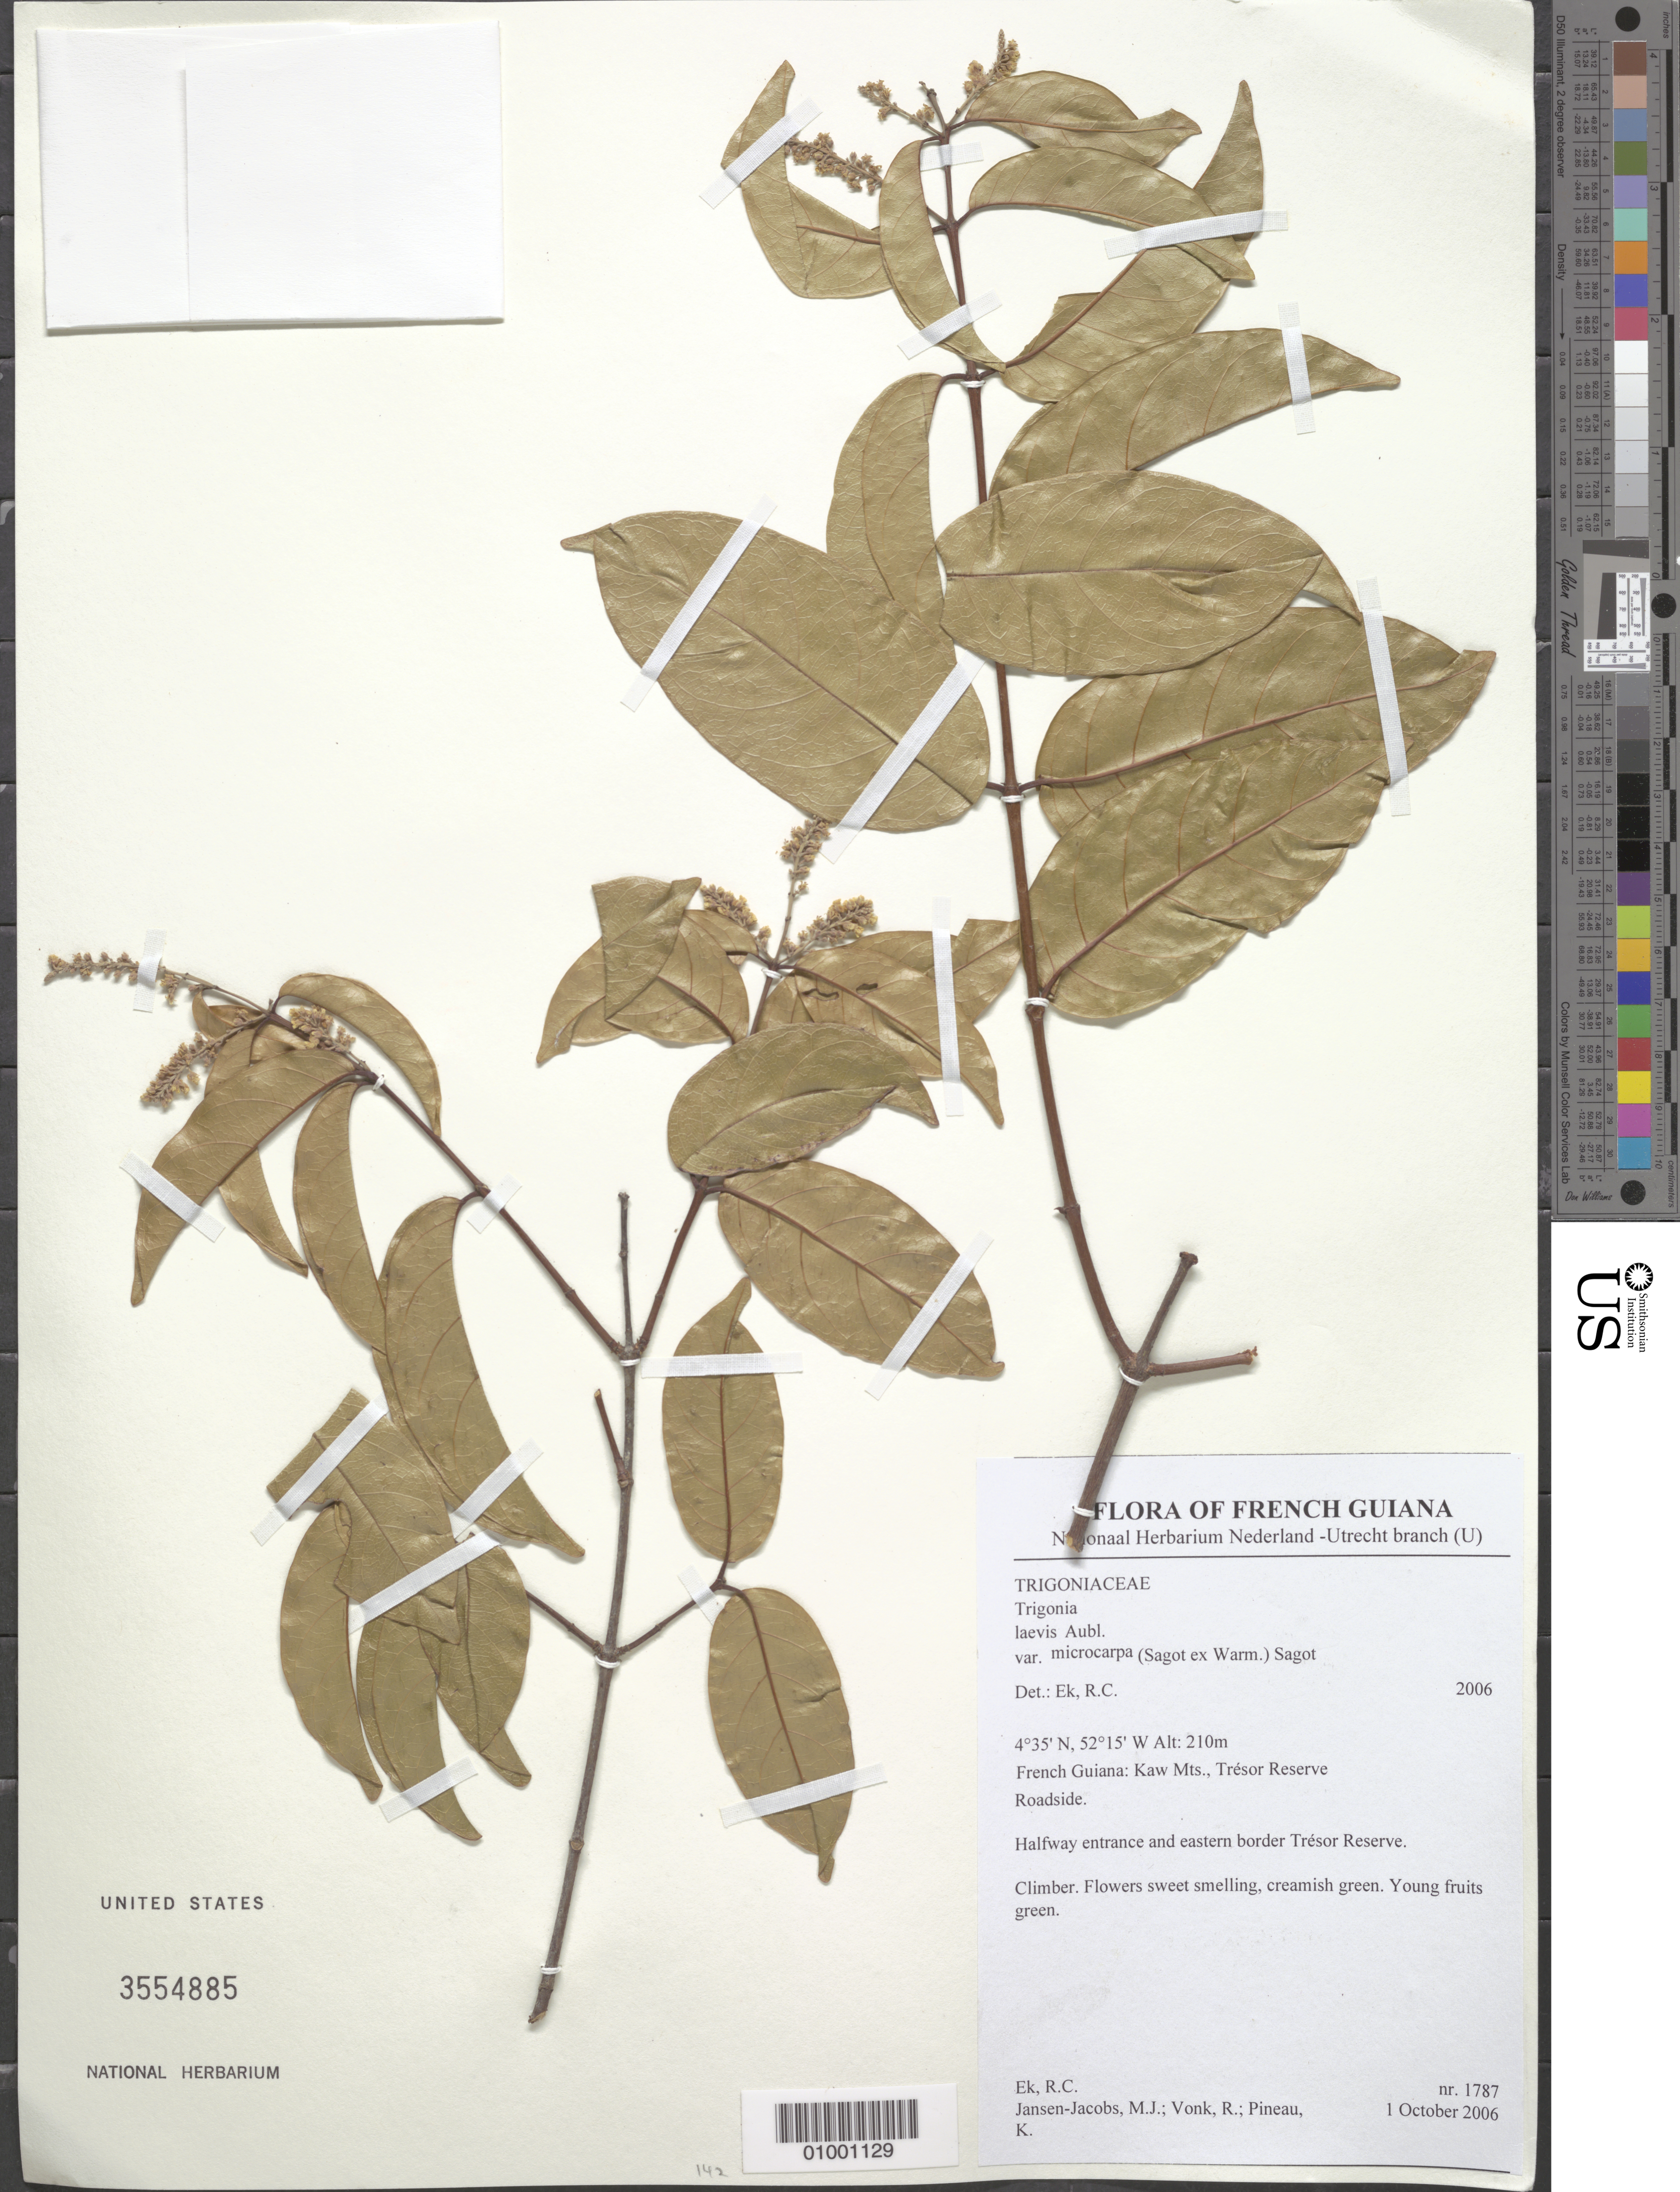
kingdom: Plantae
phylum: Tracheophyta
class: Magnoliopsida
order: Malpighiales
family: Trigoniaceae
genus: Trigonia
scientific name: Trigonia laevis var. microcarpa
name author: (Sagot ex Warm.) Sagot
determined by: Ek, R. C.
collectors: R. C. Ek, M. J. Jansen-Jacobs, R. Vonk & K. Pineau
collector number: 1787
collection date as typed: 1-Oct-06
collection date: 2006-10-01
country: French Guiana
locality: Kaw Mts., Trésor Reserve, halfway entrance and eastern border Trésor Reserve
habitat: Roadside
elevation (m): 210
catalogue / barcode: US 3554885